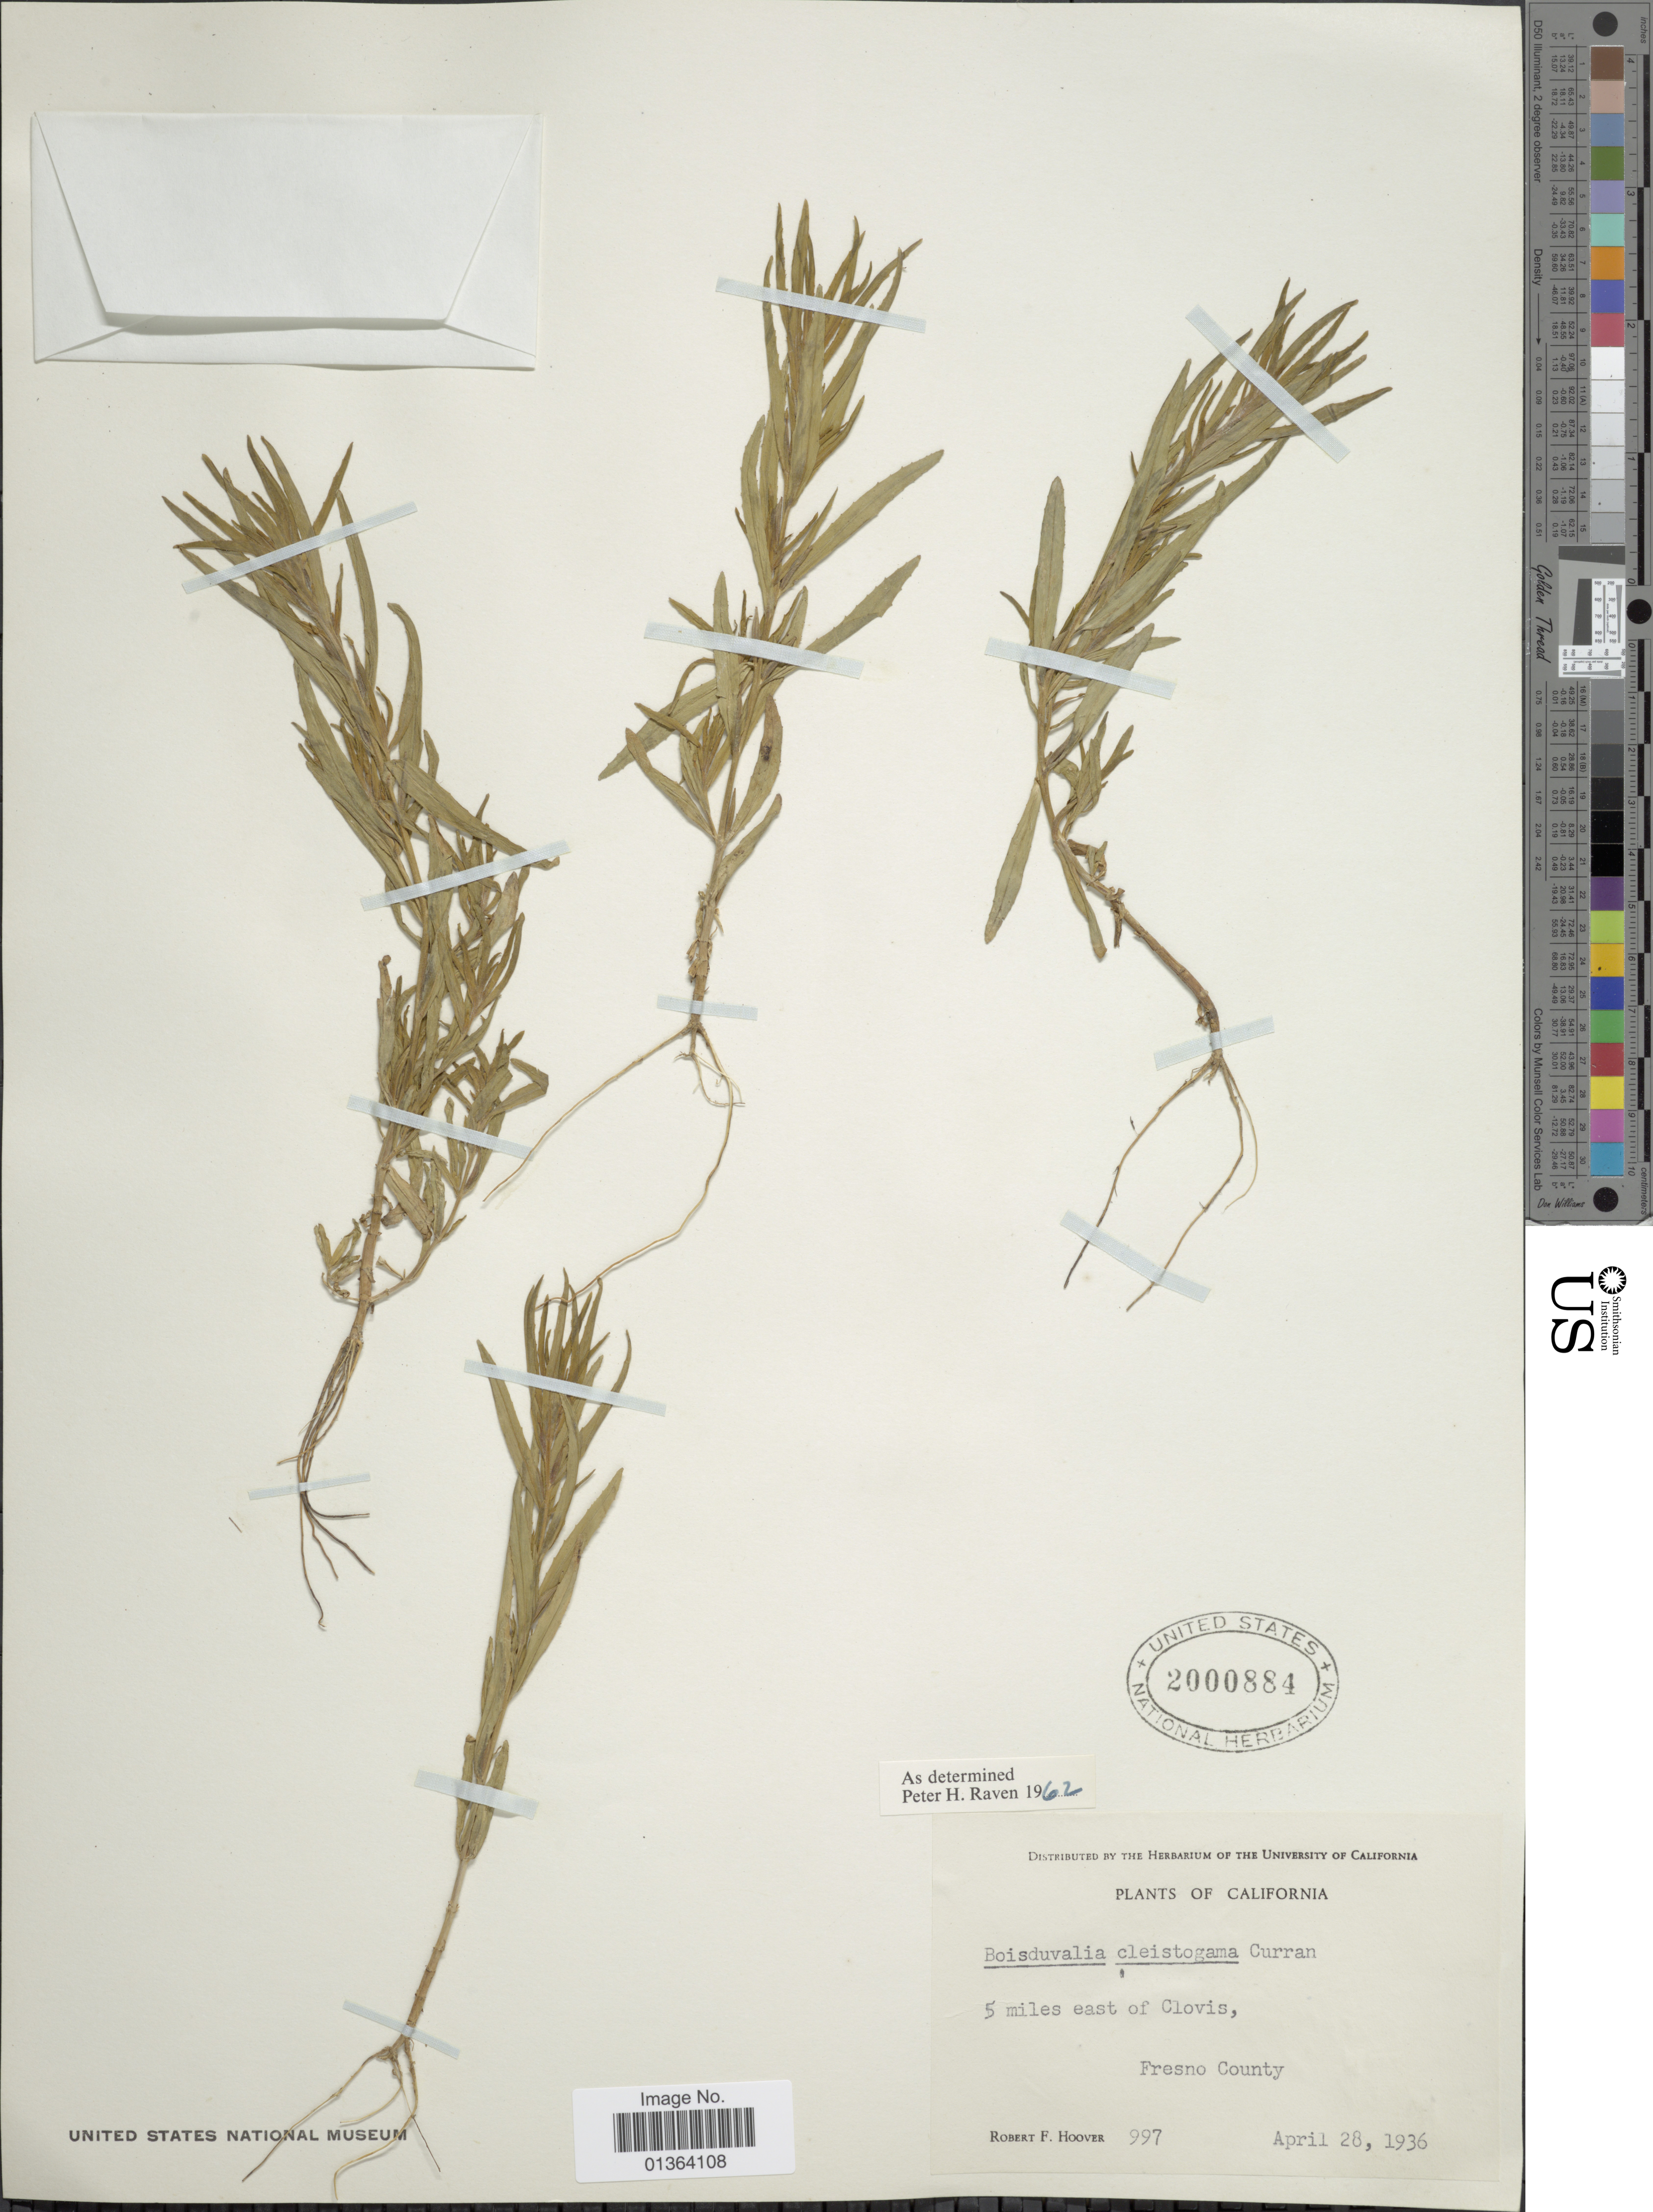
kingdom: Plantae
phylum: Tracheophyta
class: Magnoliopsida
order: Myrtales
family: Onagraceae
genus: Epilobium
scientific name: Epilobium cleistogamum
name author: (Curran) Hoch & P.H. Raven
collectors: R. F. Hoover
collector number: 997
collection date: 1936-04-28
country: United States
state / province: California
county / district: Fresno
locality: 5 miles east of Clovis, Fresno County.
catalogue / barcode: US 2000884